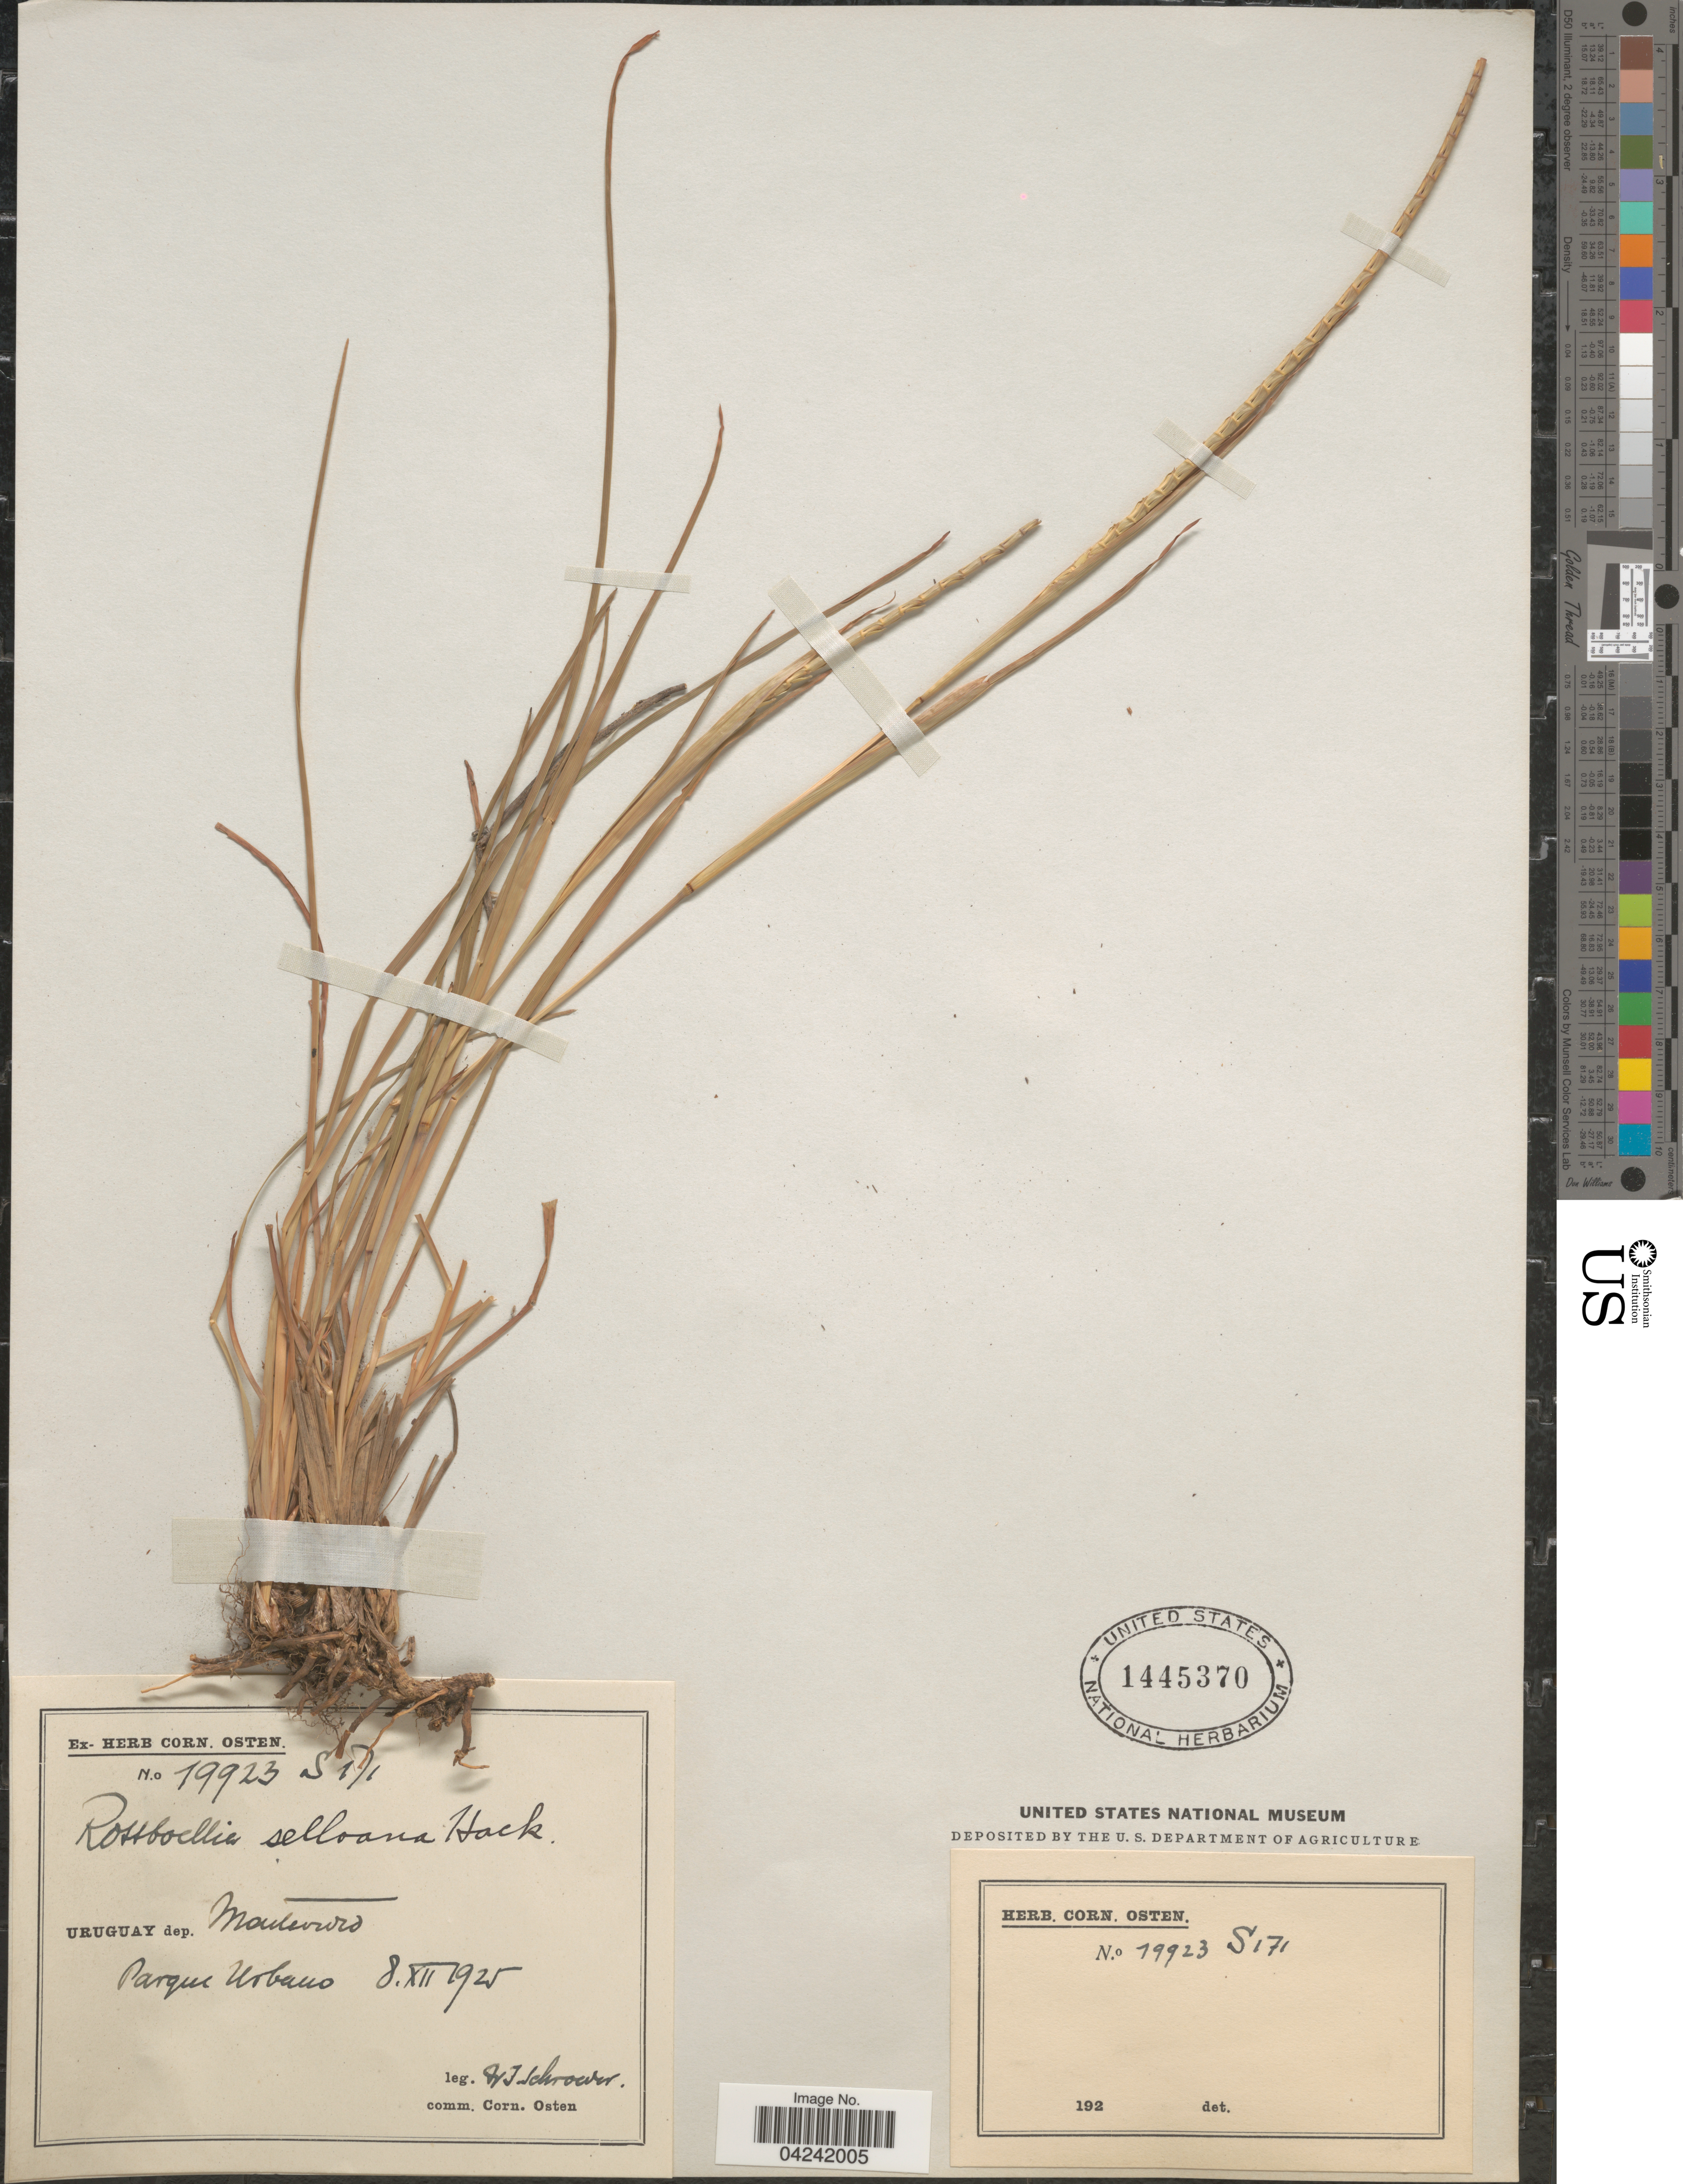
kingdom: Plantae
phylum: Tracheophyta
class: Liliopsida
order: Poales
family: Poaceae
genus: Mnesithea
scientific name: Mnesithea selloana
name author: (Hack.) de Koning & Sosef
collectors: J. Schroeder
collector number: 19923S171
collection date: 1925-11-08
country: Uruguay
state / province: Montevideo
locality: Dep. Montevideo. Parque Urbano.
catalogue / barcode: US 1445370